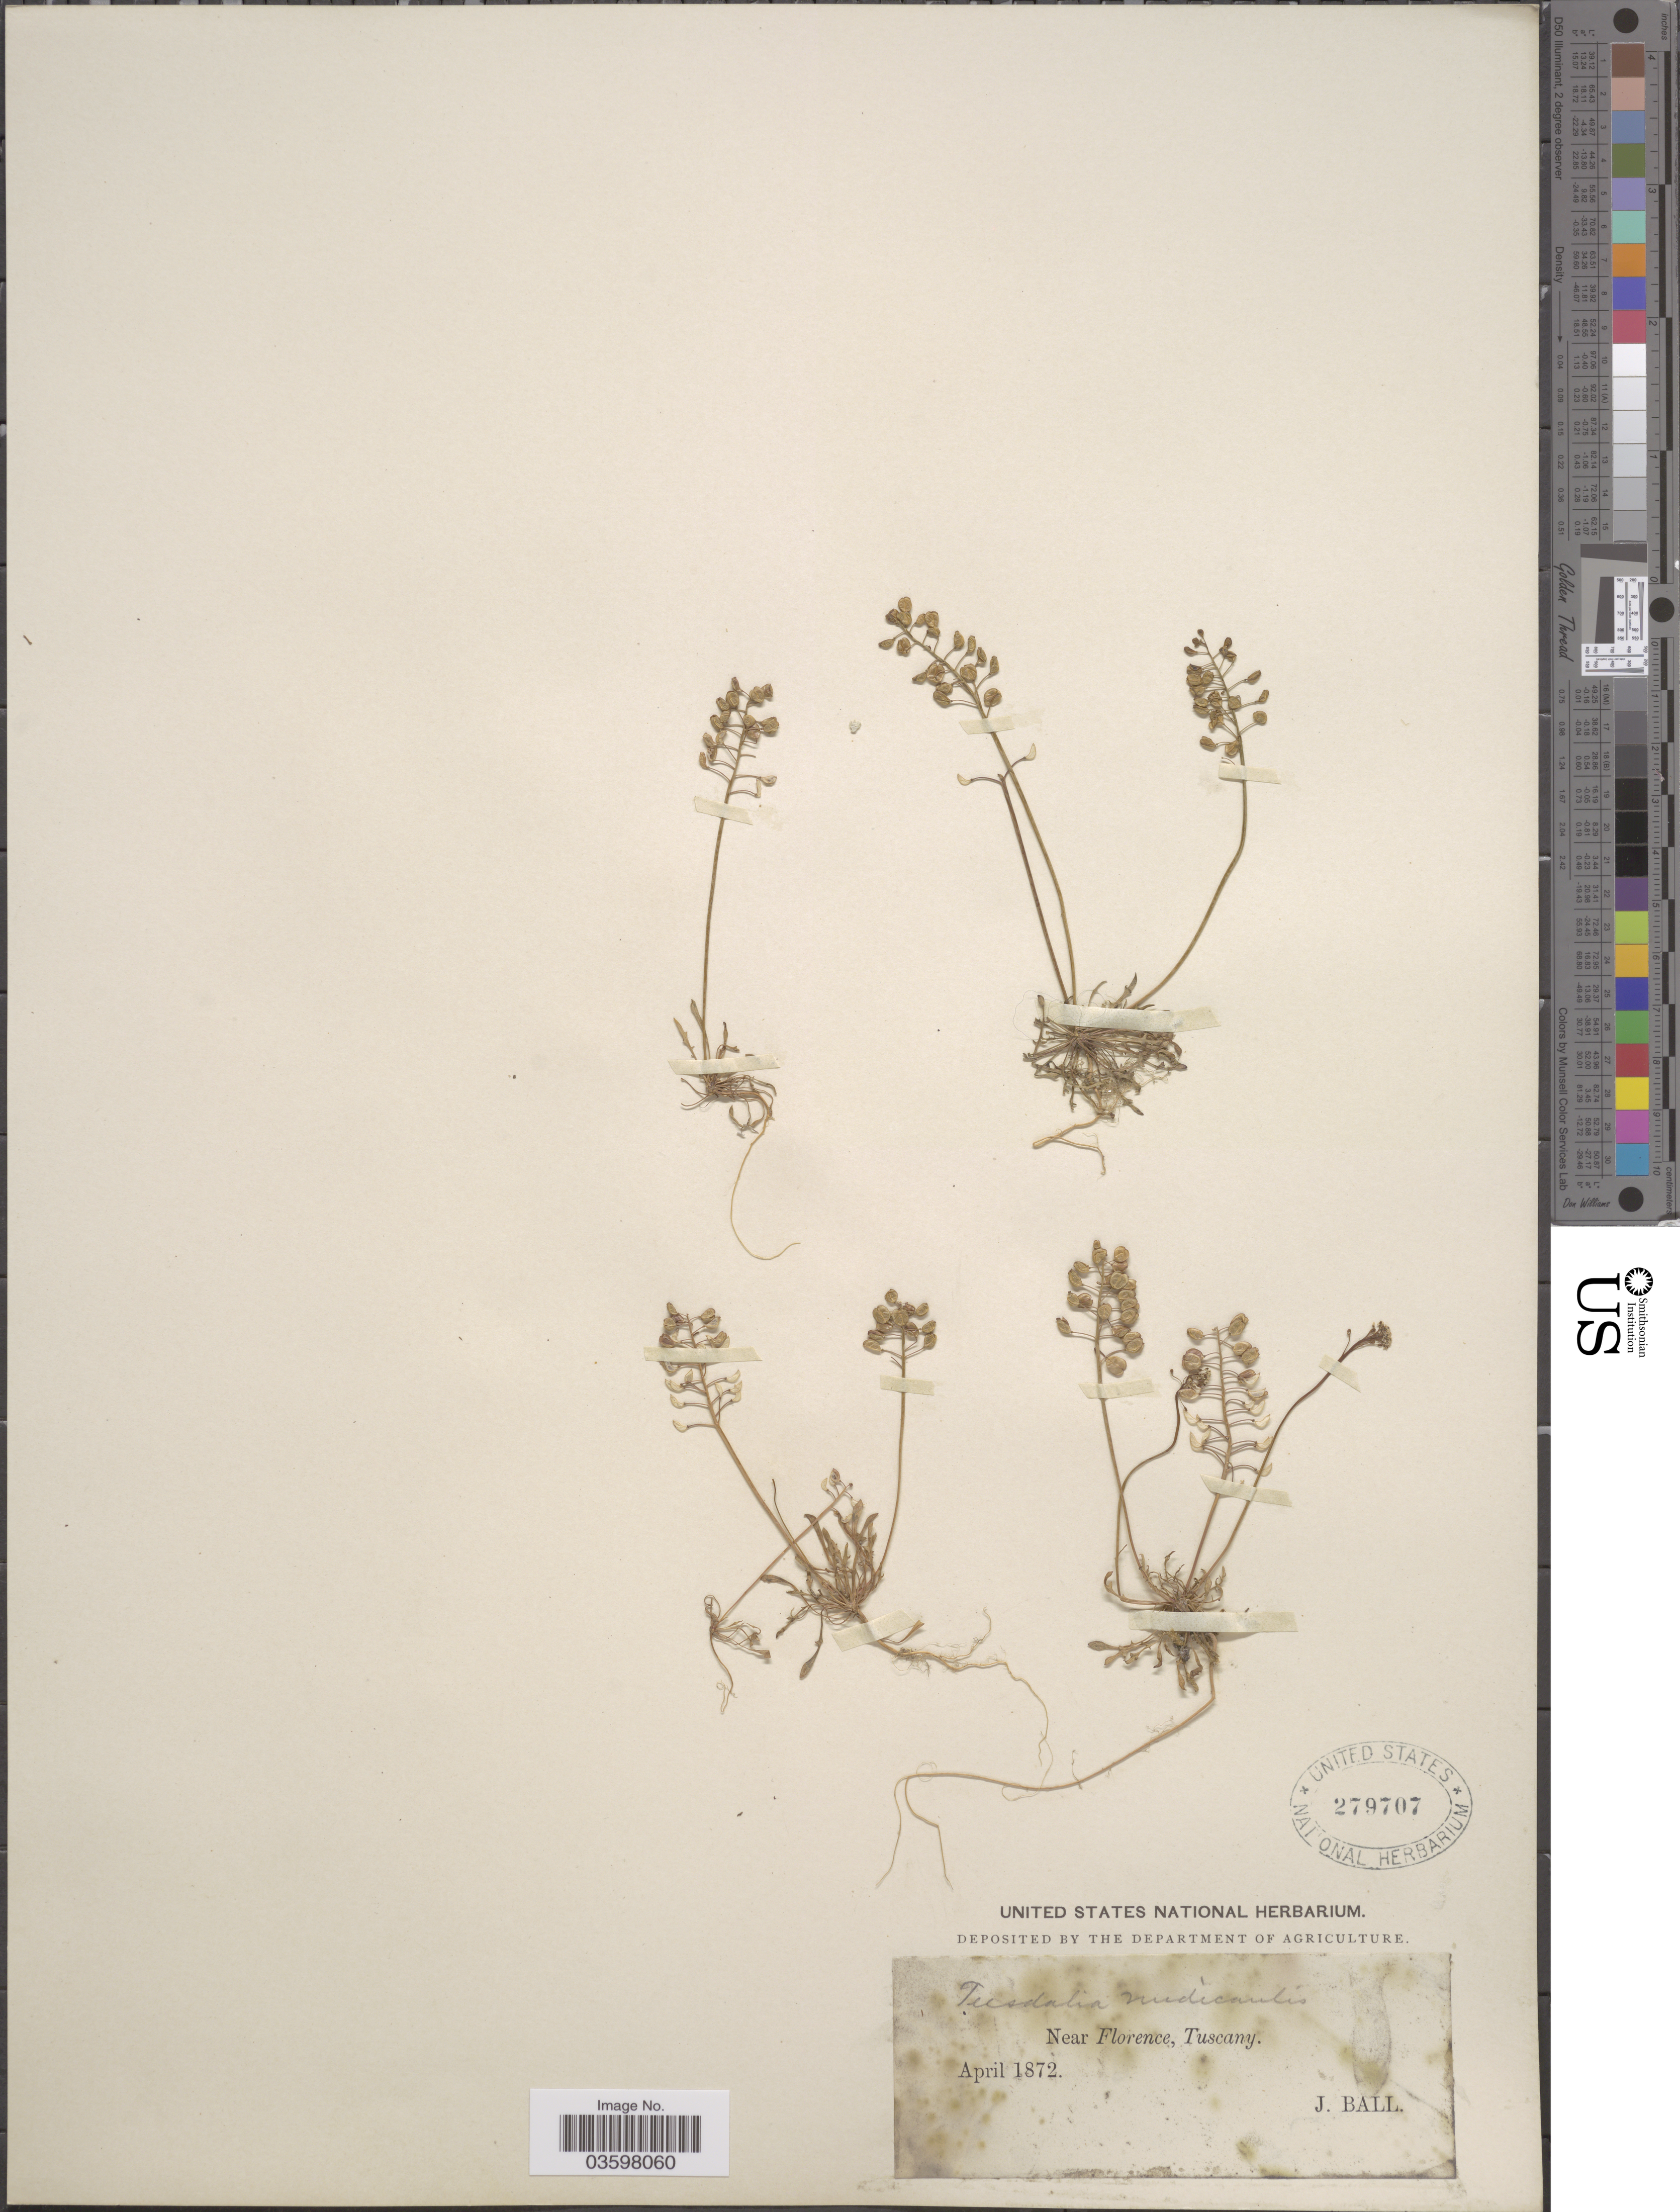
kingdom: Plantae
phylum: Tracheophyta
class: Magnoliopsida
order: Brassicales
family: Brassicaceae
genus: Teesdalia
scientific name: Teesdalia nudicaulis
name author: (L.) W.T. Aiton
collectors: J. Ball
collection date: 1872-04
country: Italy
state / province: Tuscany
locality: Near Florence.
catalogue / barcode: US 279707